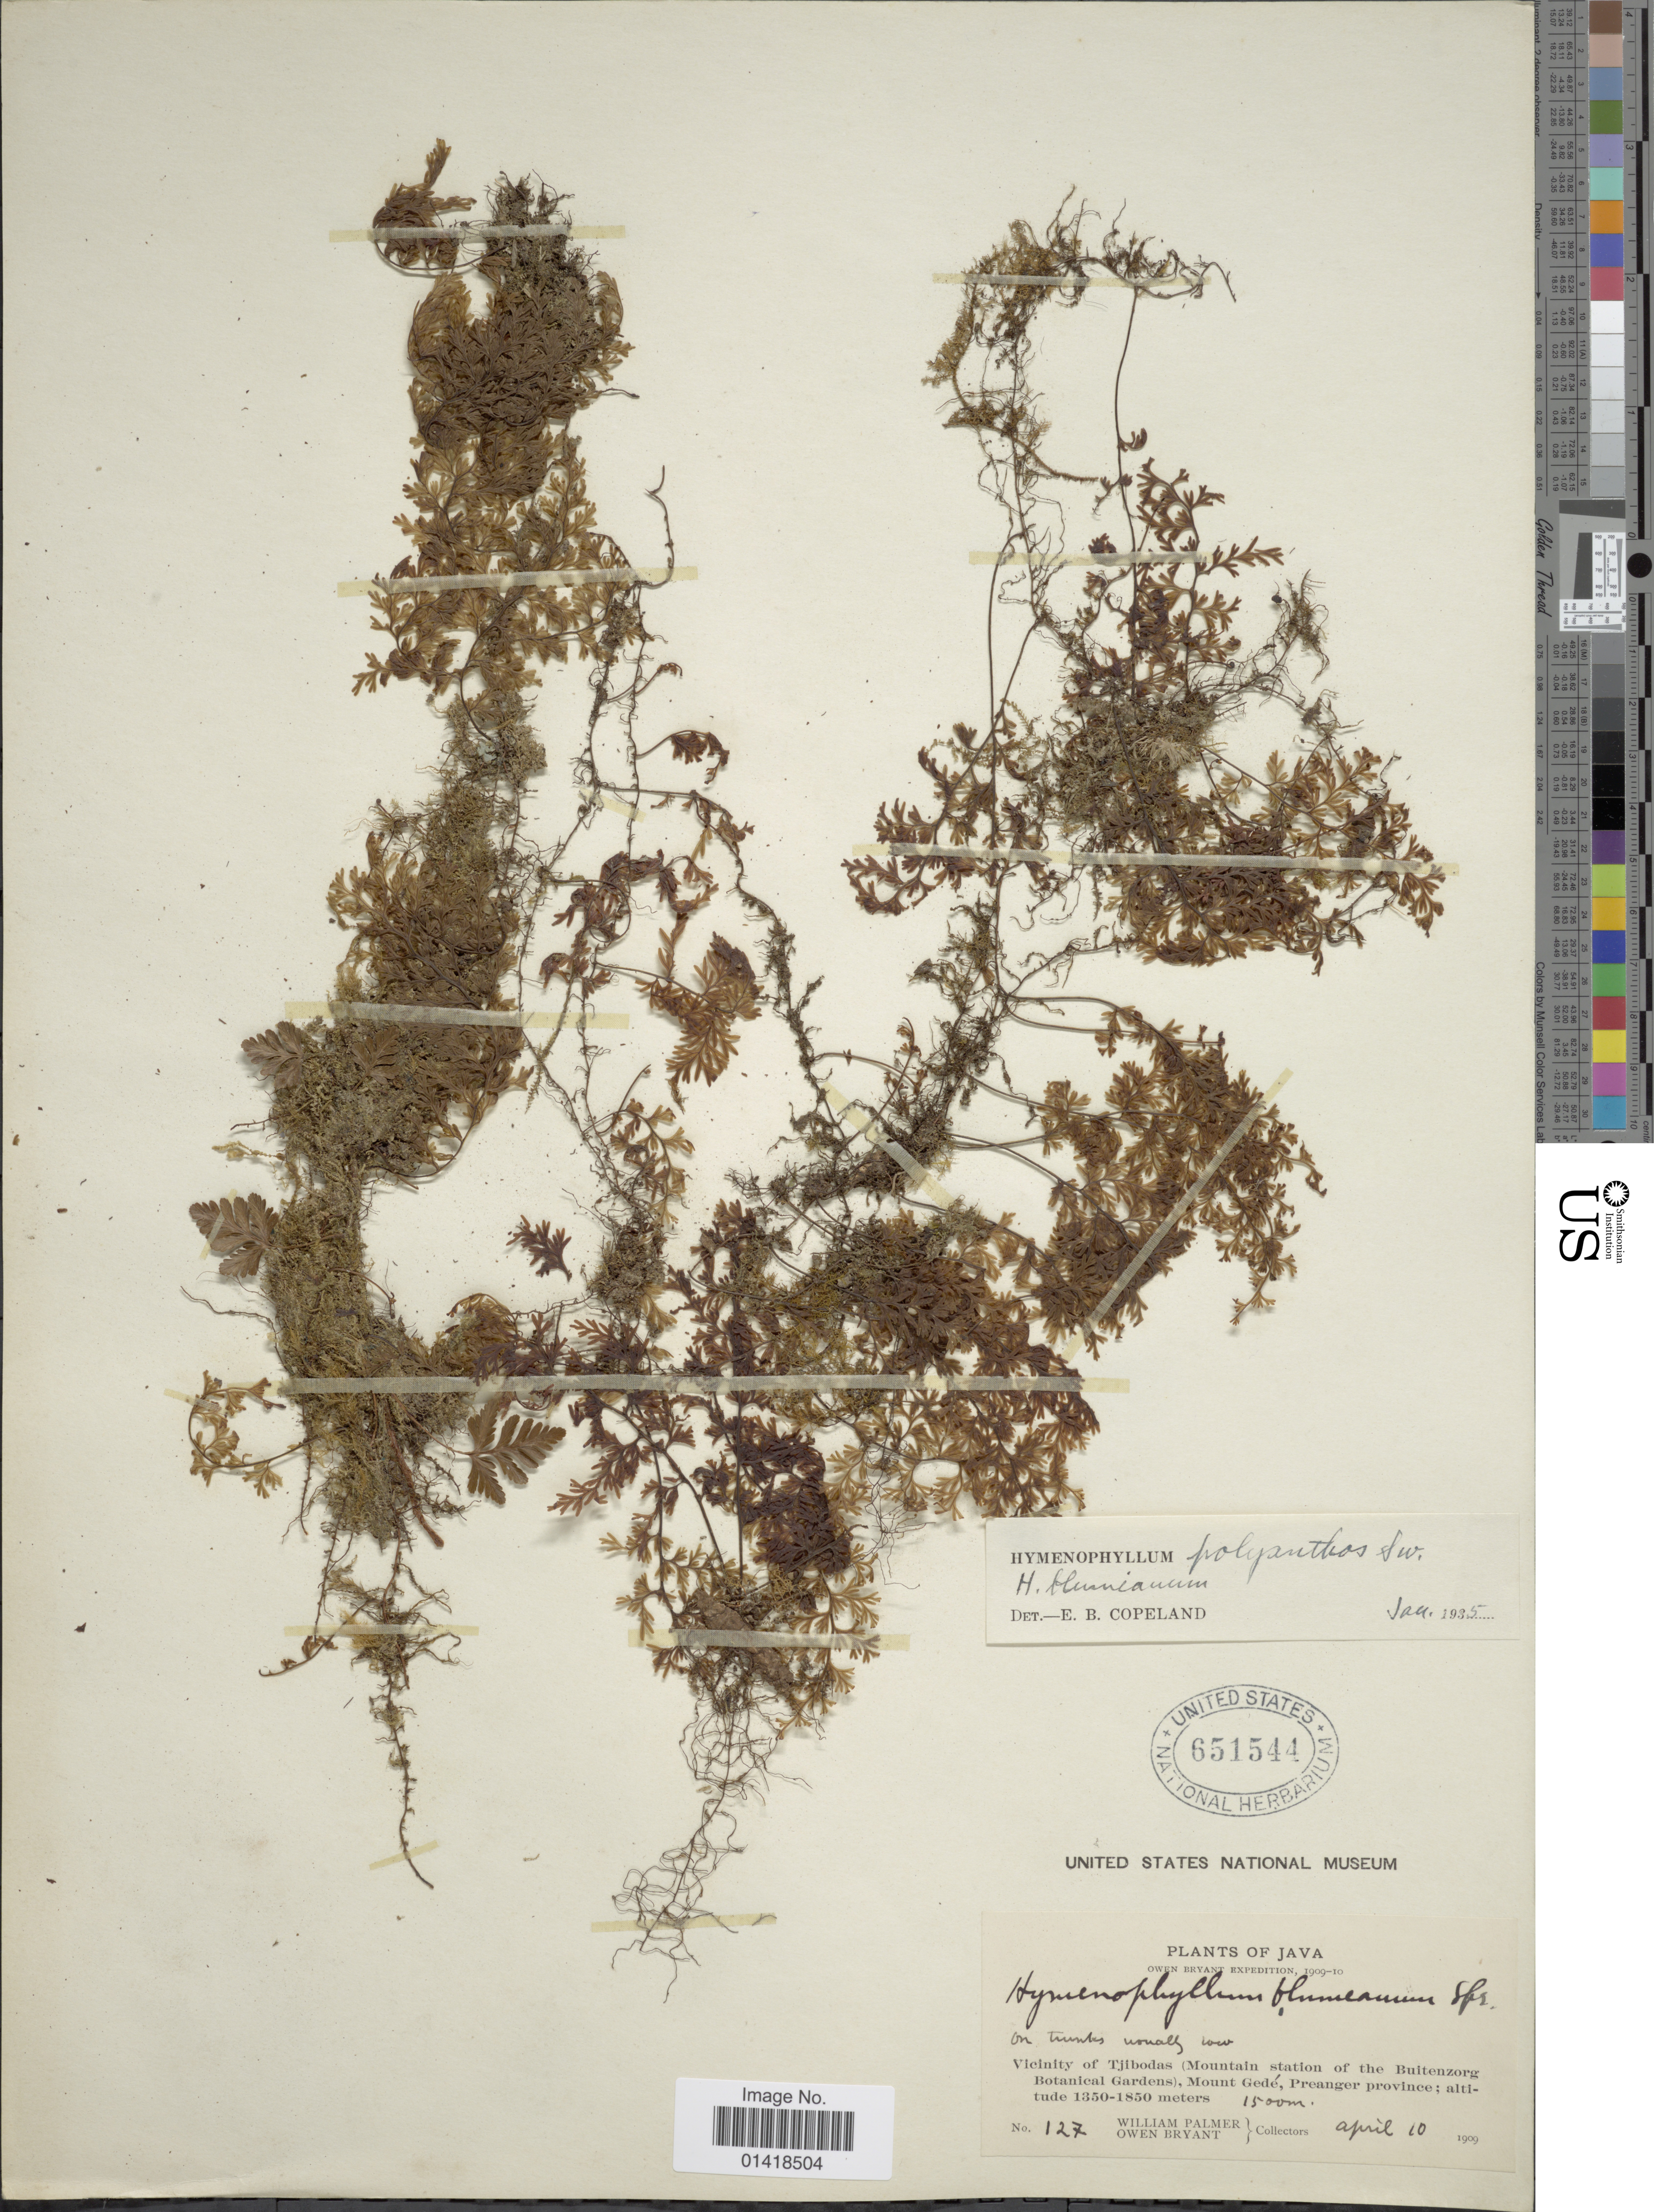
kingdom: Plantae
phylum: Tracheophyta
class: Polypodiopsida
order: Hymenophyllales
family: Hymenophyllaceae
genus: Hymenophyllum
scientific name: Hymenophyllum polyanthos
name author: (Sw.) Sw.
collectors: W. Palmer & O. Bryant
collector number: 127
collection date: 1909-04-10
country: Indonesia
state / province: Java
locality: Vicinity of Tjibodas (Mountain station of the Buitenzorg Botanical Gardens), Mount Gede, Preanger province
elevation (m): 1500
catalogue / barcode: US 651544